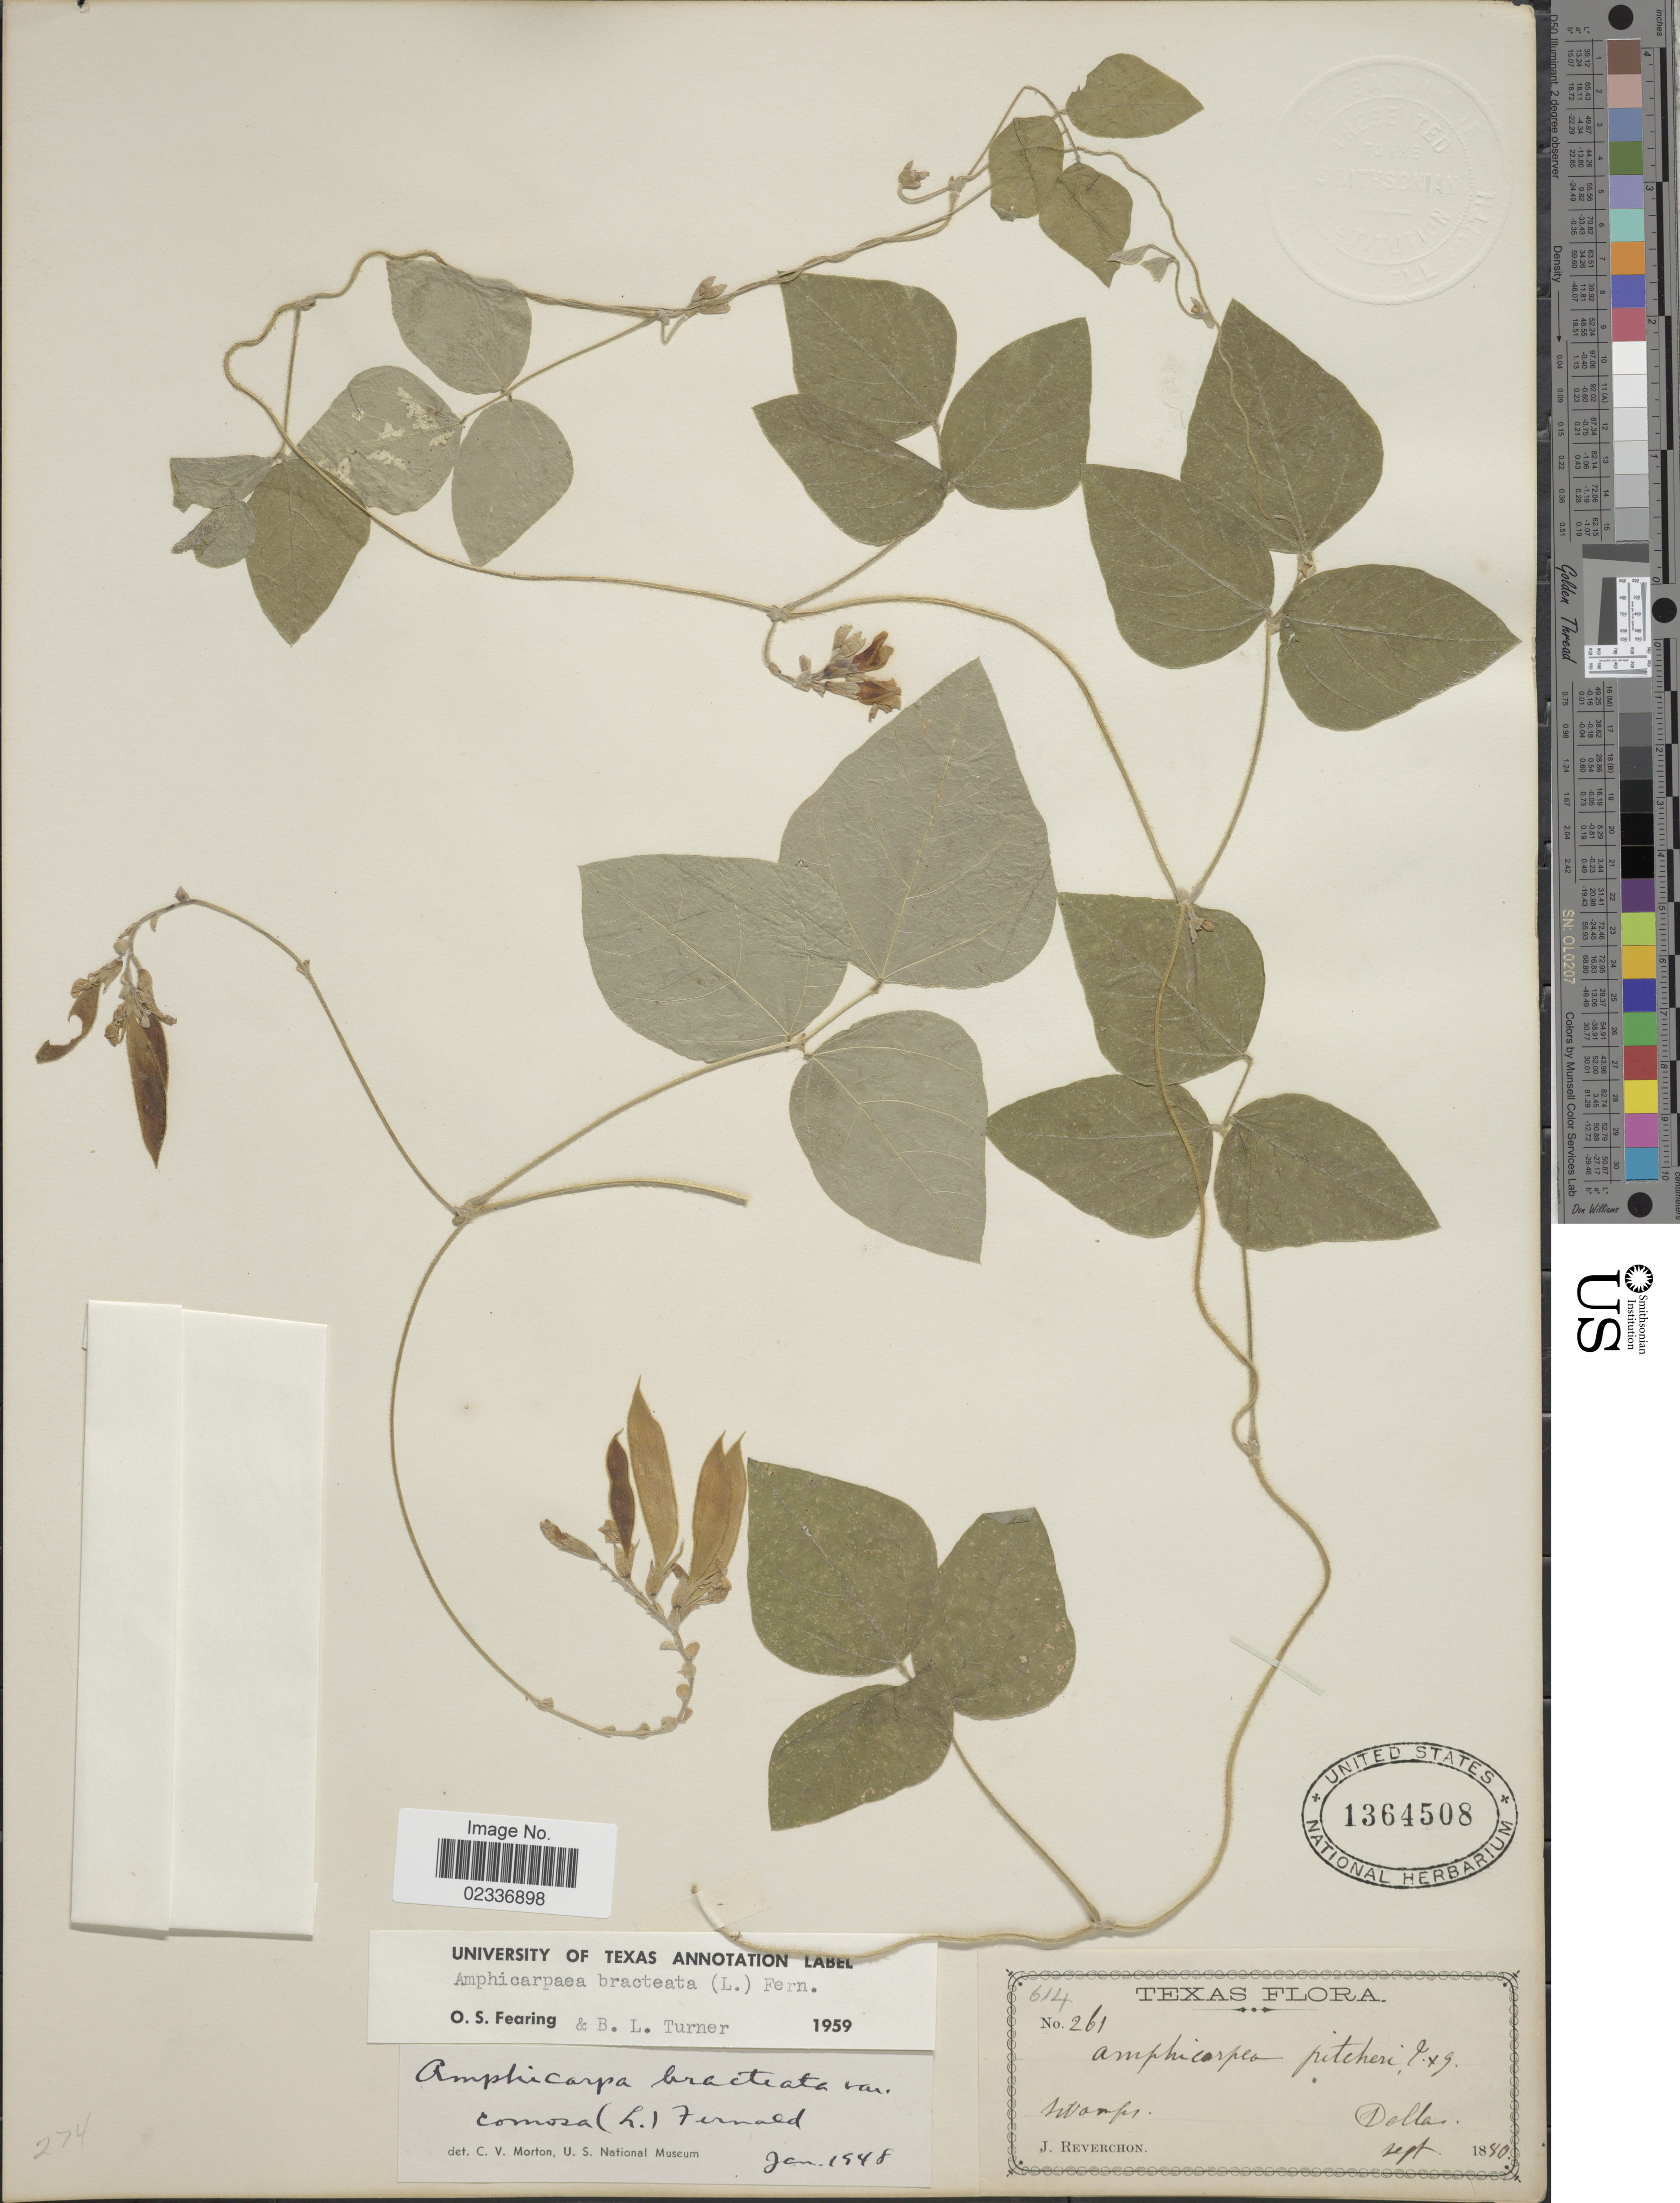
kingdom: Plantae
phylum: Tracheophyta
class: Magnoliopsida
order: Fabales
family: Fabaceae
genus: Amphicarpaea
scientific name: Amphicarpaea bracteata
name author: (L.) Fernald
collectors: J. Reverchon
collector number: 261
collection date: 1880-09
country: United States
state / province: Texas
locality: Dallas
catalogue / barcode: US 1364508